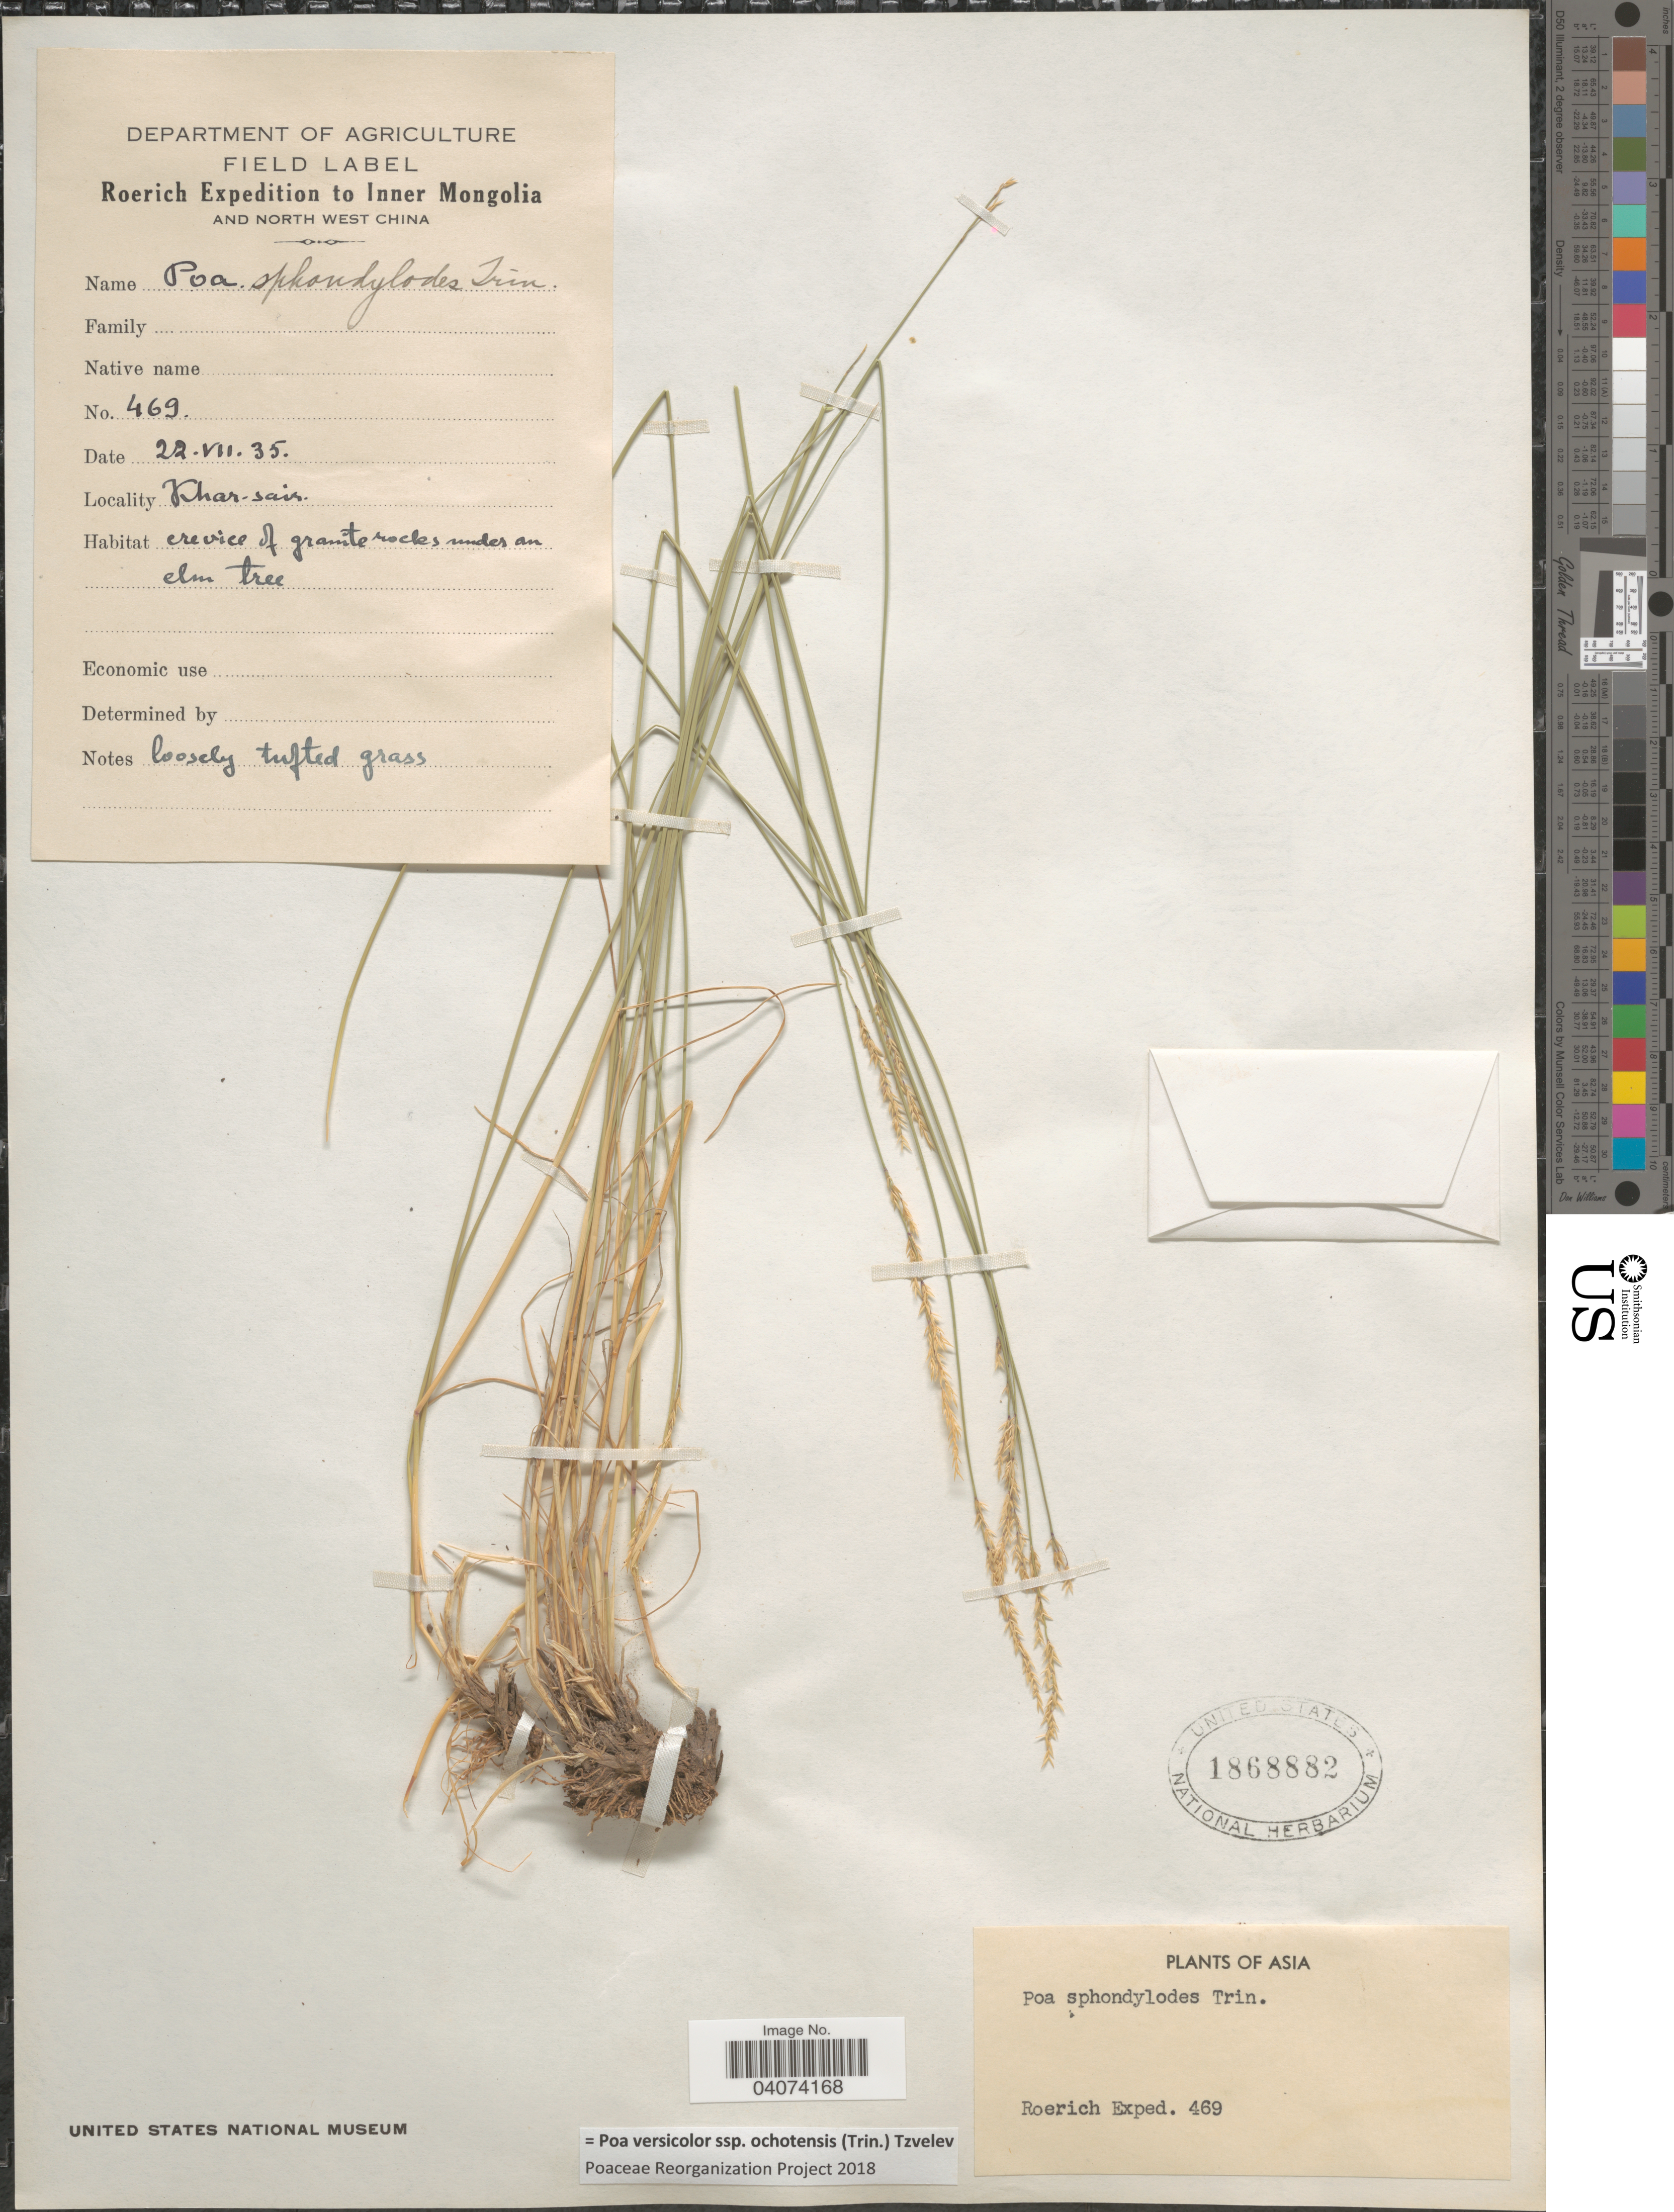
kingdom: Plantae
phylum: Tracheophyta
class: Liliopsida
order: Poales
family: Poaceae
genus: Poa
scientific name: Poa versicolor subsp. ochotensis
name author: (Trin.) Tzvelev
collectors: Roerich Expedition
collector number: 469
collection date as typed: Transcribed d/m/y: 22/7/35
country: China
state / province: Nei Monggol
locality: Inner Mongolia and North West China. Khar-sair.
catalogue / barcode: US 1868882